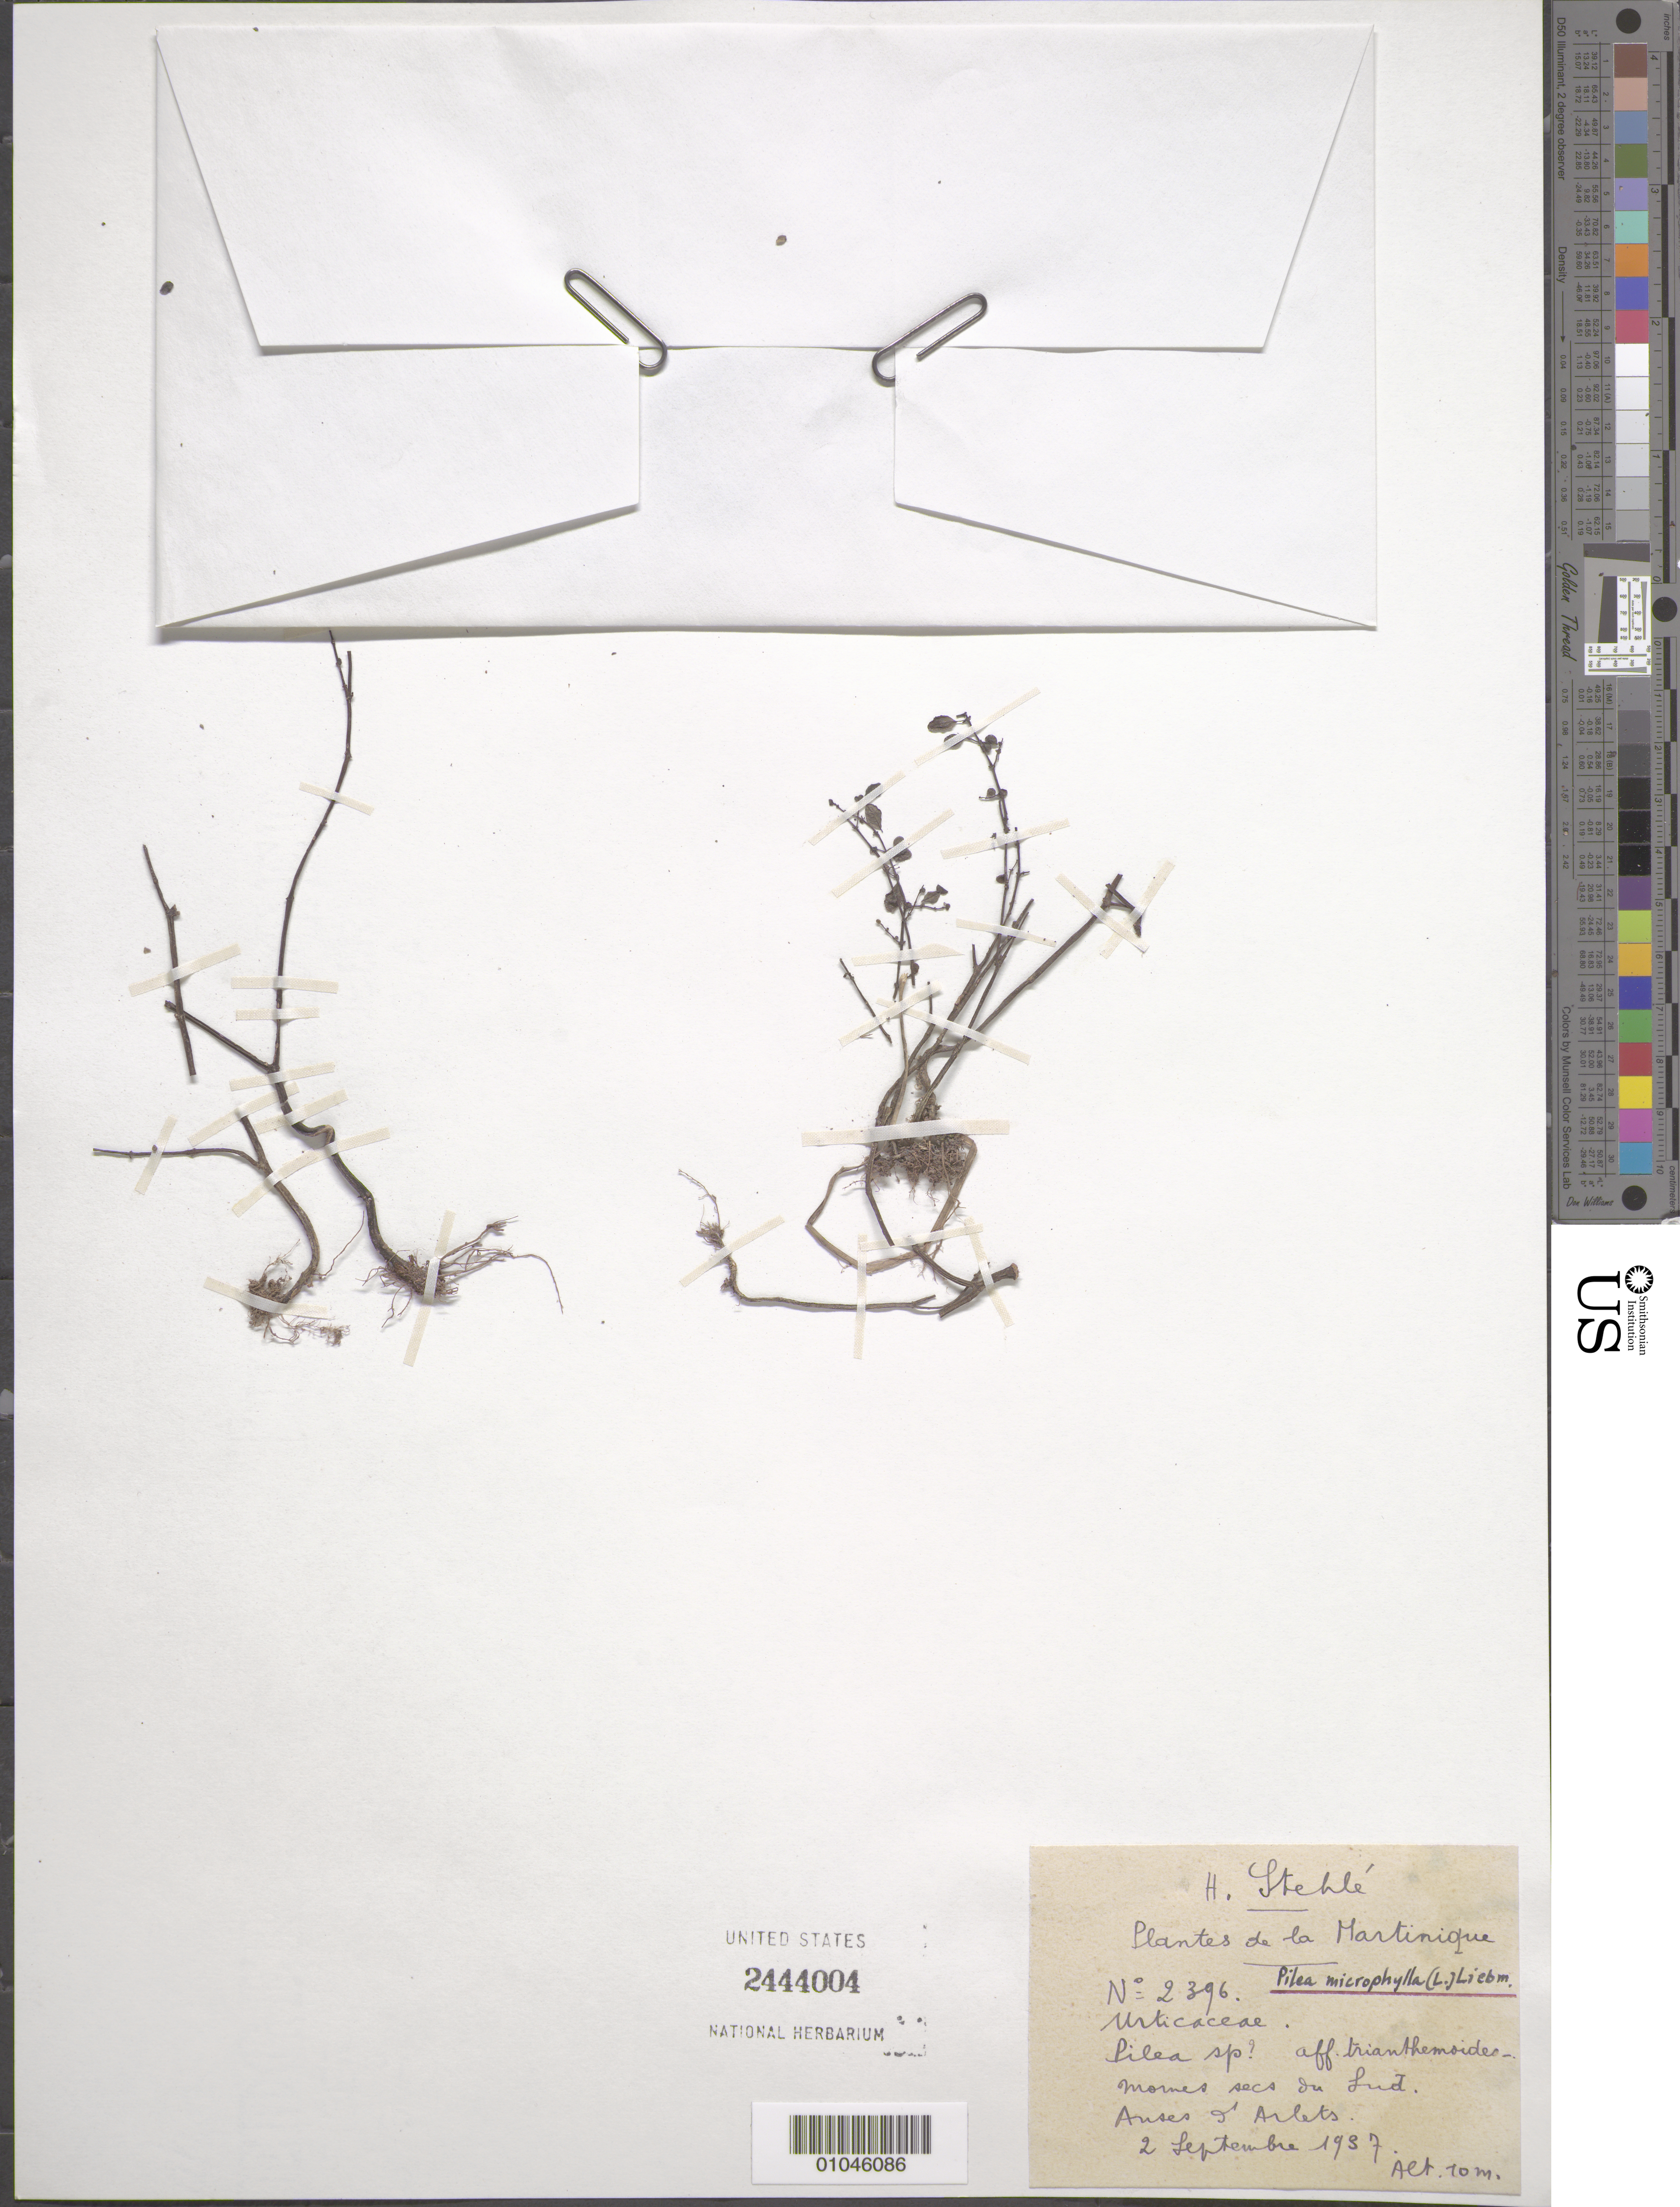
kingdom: Plantae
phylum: Tracheophyta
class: Magnoliopsida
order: Rosales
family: Urticaceae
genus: Pilea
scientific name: Pilea microphylla var. microphylla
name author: (L.) Liebm.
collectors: H. Stehlé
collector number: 2396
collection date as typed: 02 Sep 1937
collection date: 1937-09-02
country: Martinique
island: Martinique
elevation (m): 10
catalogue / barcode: US 2444004